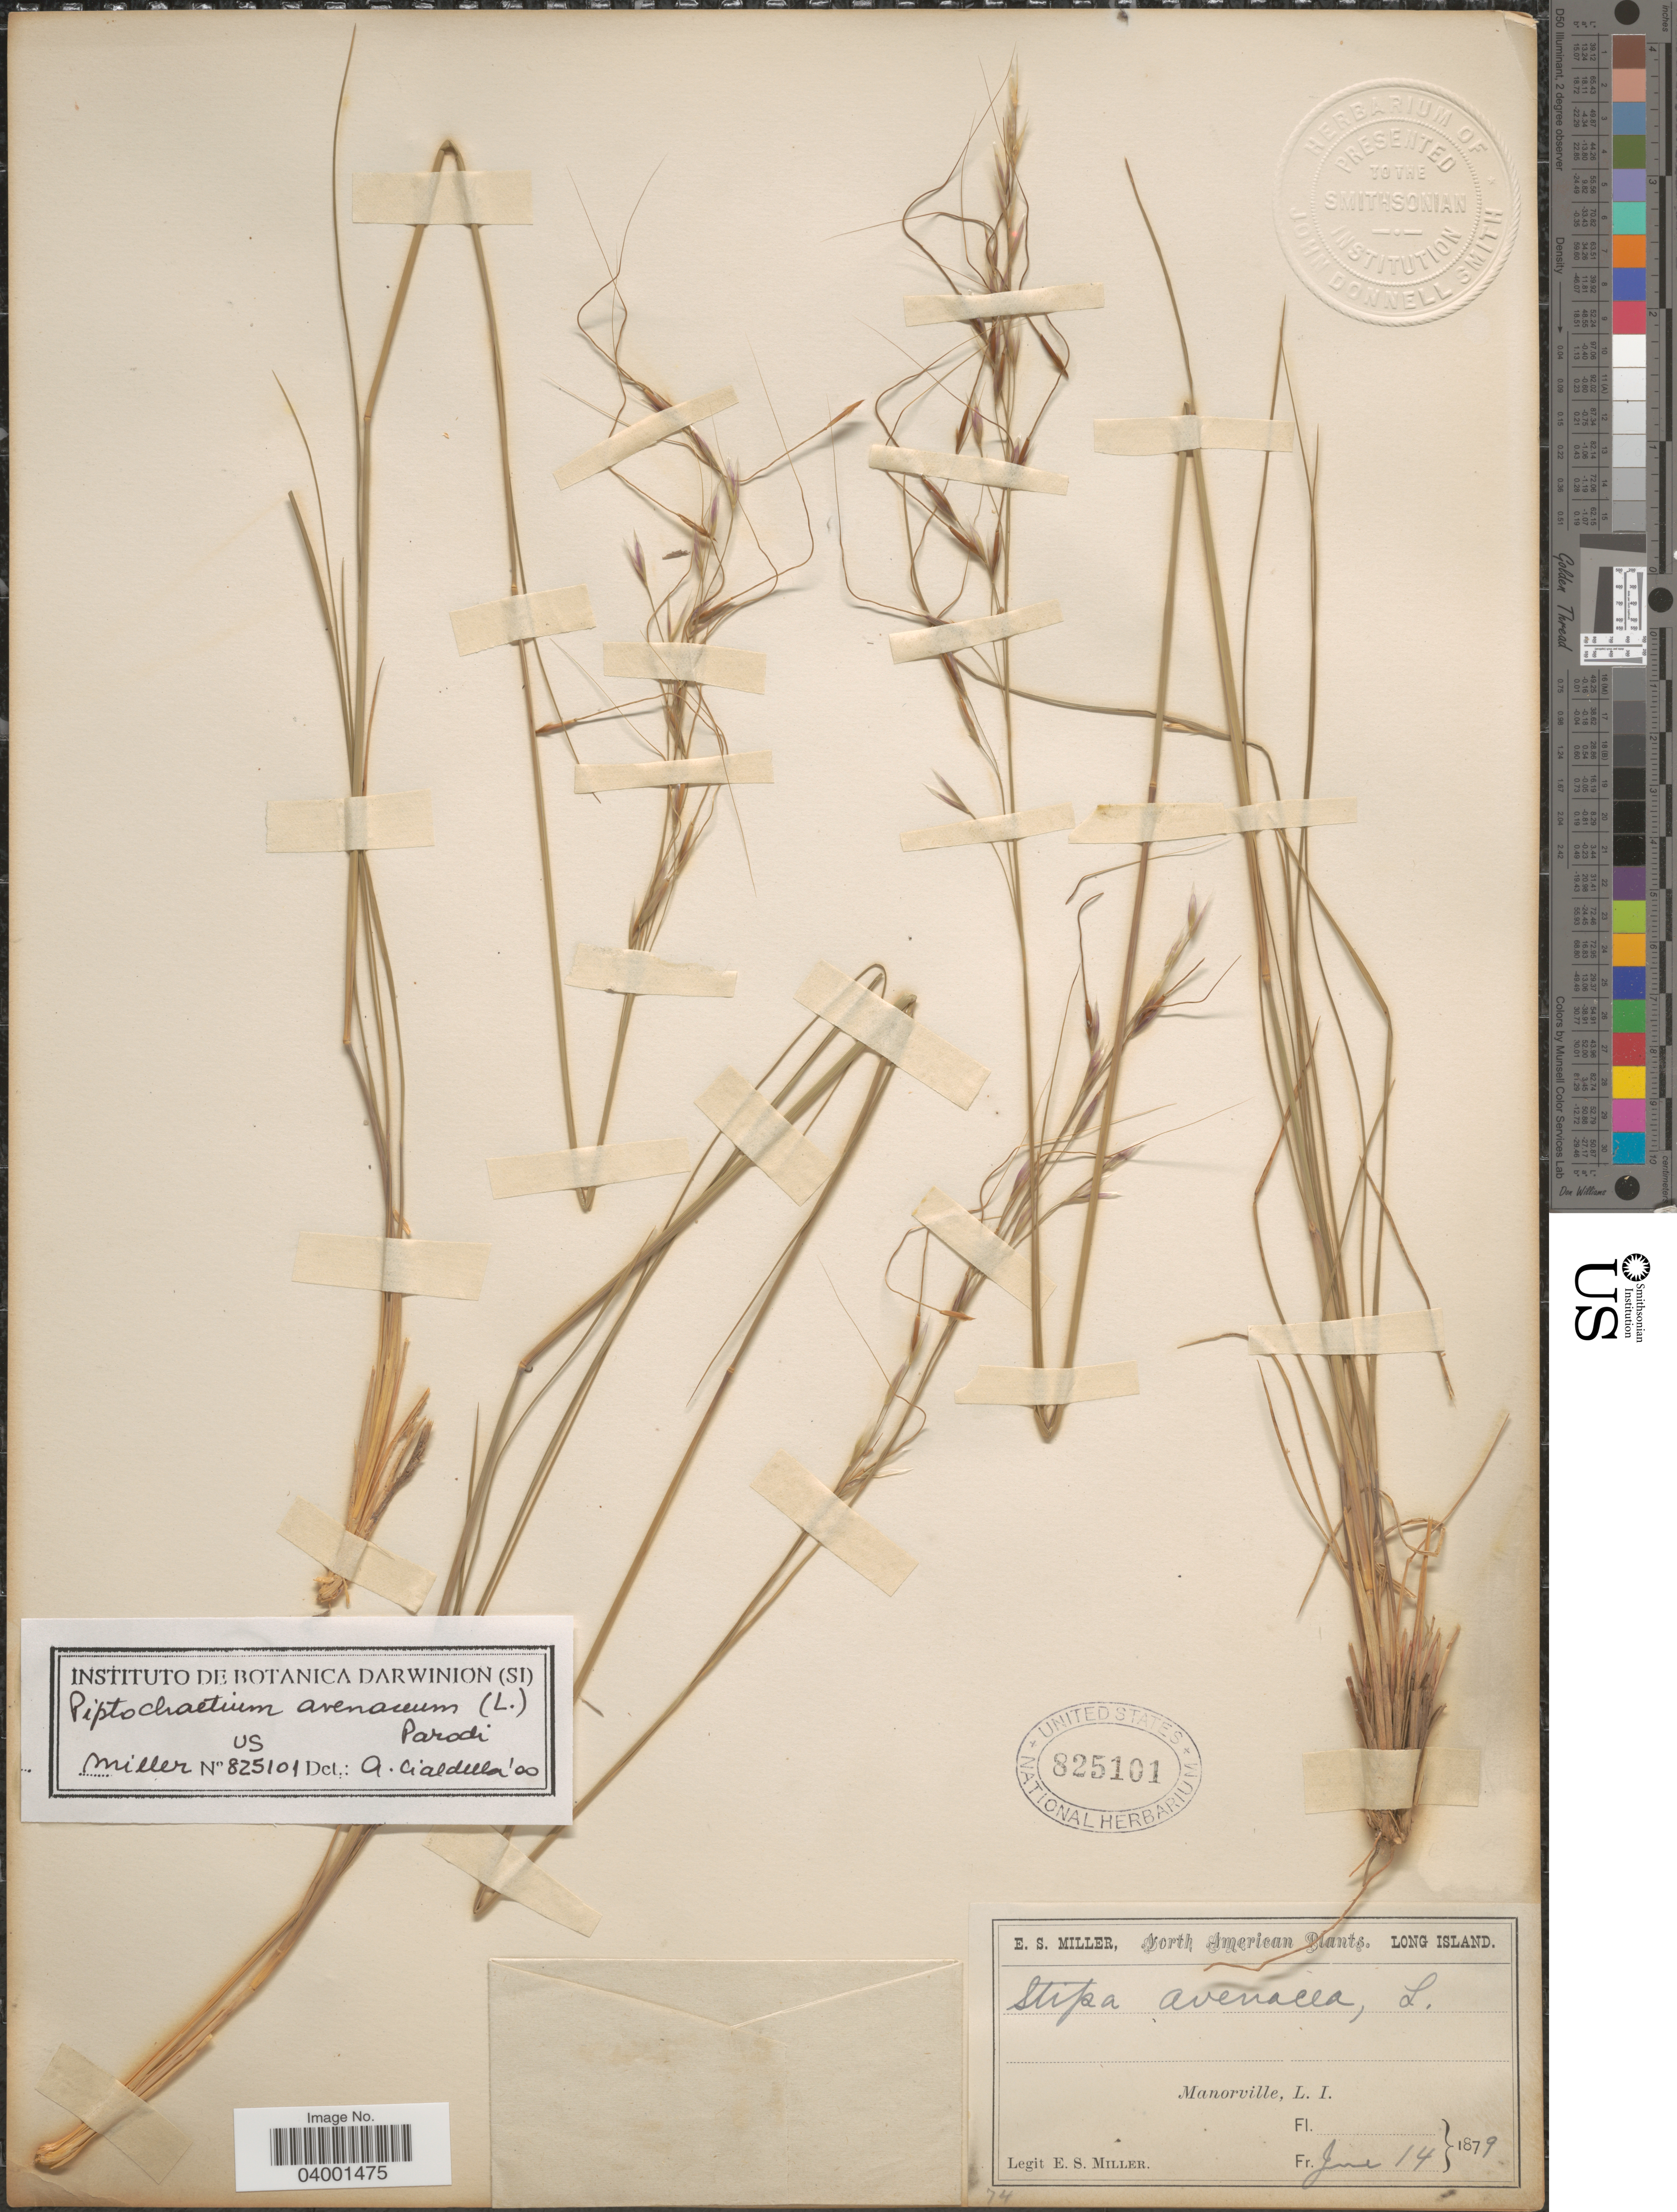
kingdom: Plantae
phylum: Tracheophyta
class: Liliopsida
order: Poales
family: Poaceae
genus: Piptochaetium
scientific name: Piptochaetium avenaceum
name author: (L.) Parodi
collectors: E. S. Miller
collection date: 1879-06-14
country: United States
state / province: New York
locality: Long Island. Manorville, L. I.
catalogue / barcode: US 825101